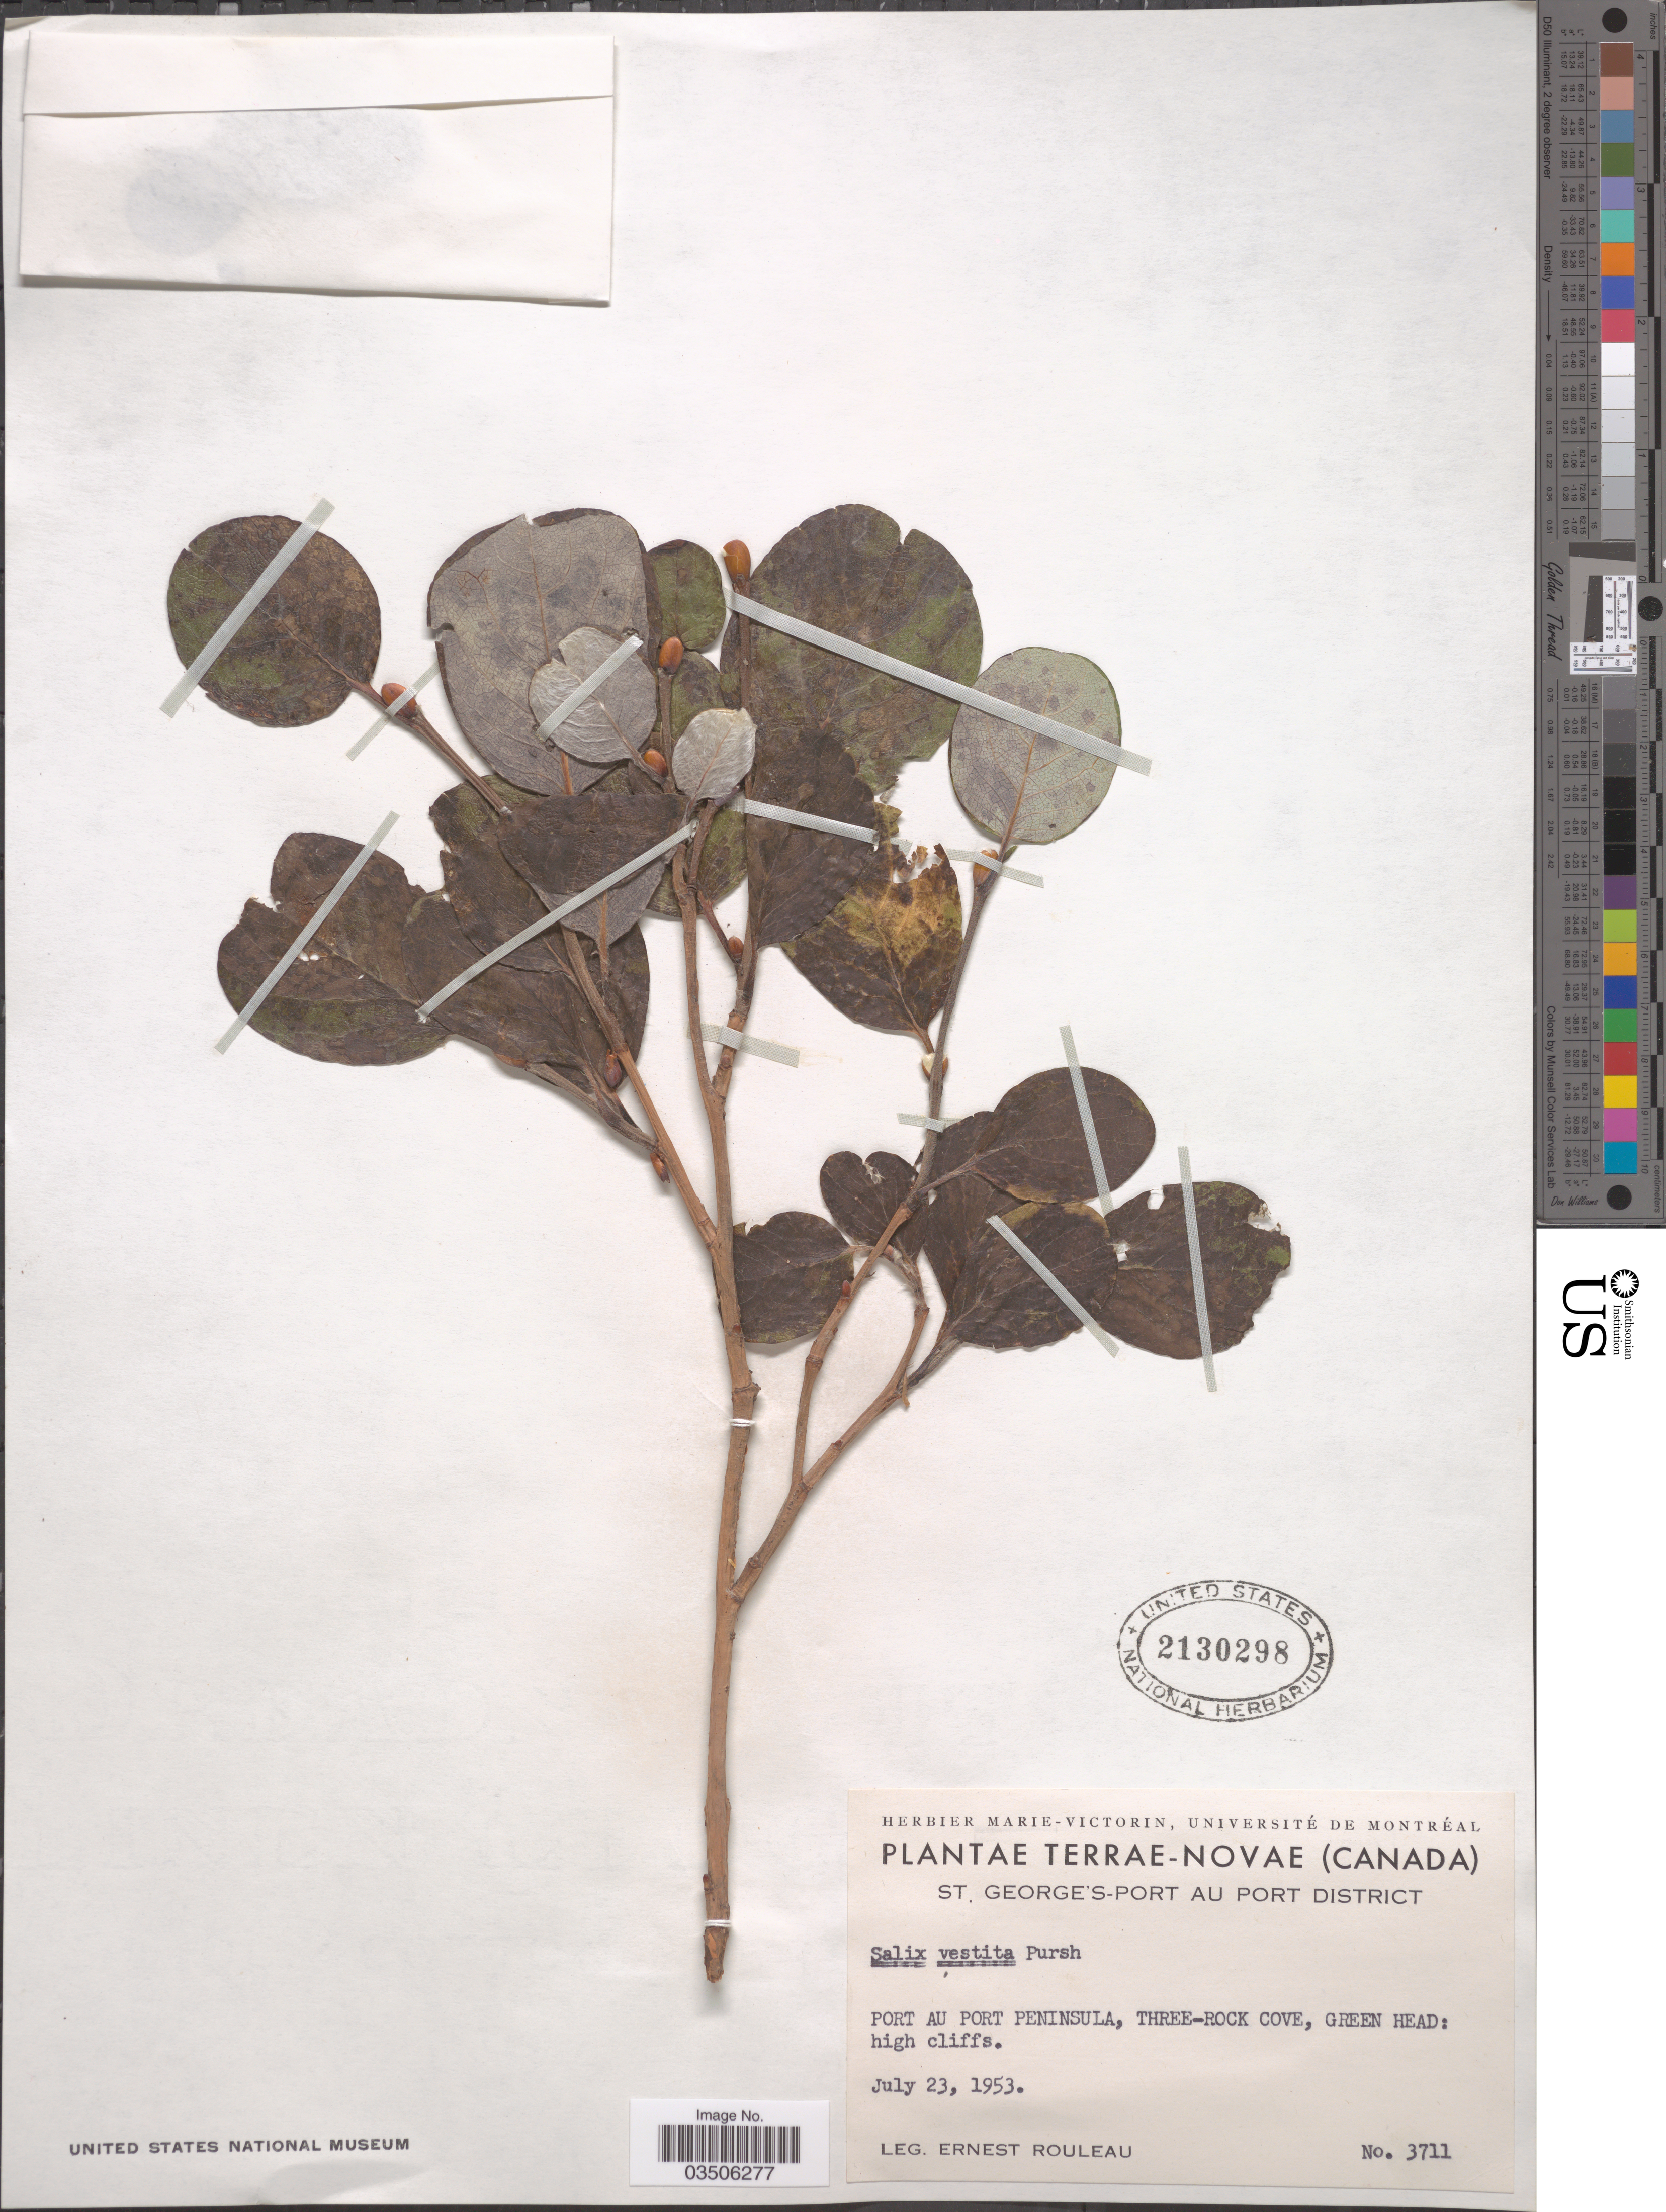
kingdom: Plantae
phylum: Tracheophyta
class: Magnoliopsida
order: Malpighiales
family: Salicaceae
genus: Salix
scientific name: Salix vestita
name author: Pursh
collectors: J. Rouleau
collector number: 3711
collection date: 1953-07-23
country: Canada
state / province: Newfoundland and Labrador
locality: Terrae-Novae. St. George's-Port au Port District. Port au Port Peninsula, Three-Rock Cove, Green Head.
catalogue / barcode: US 2130298